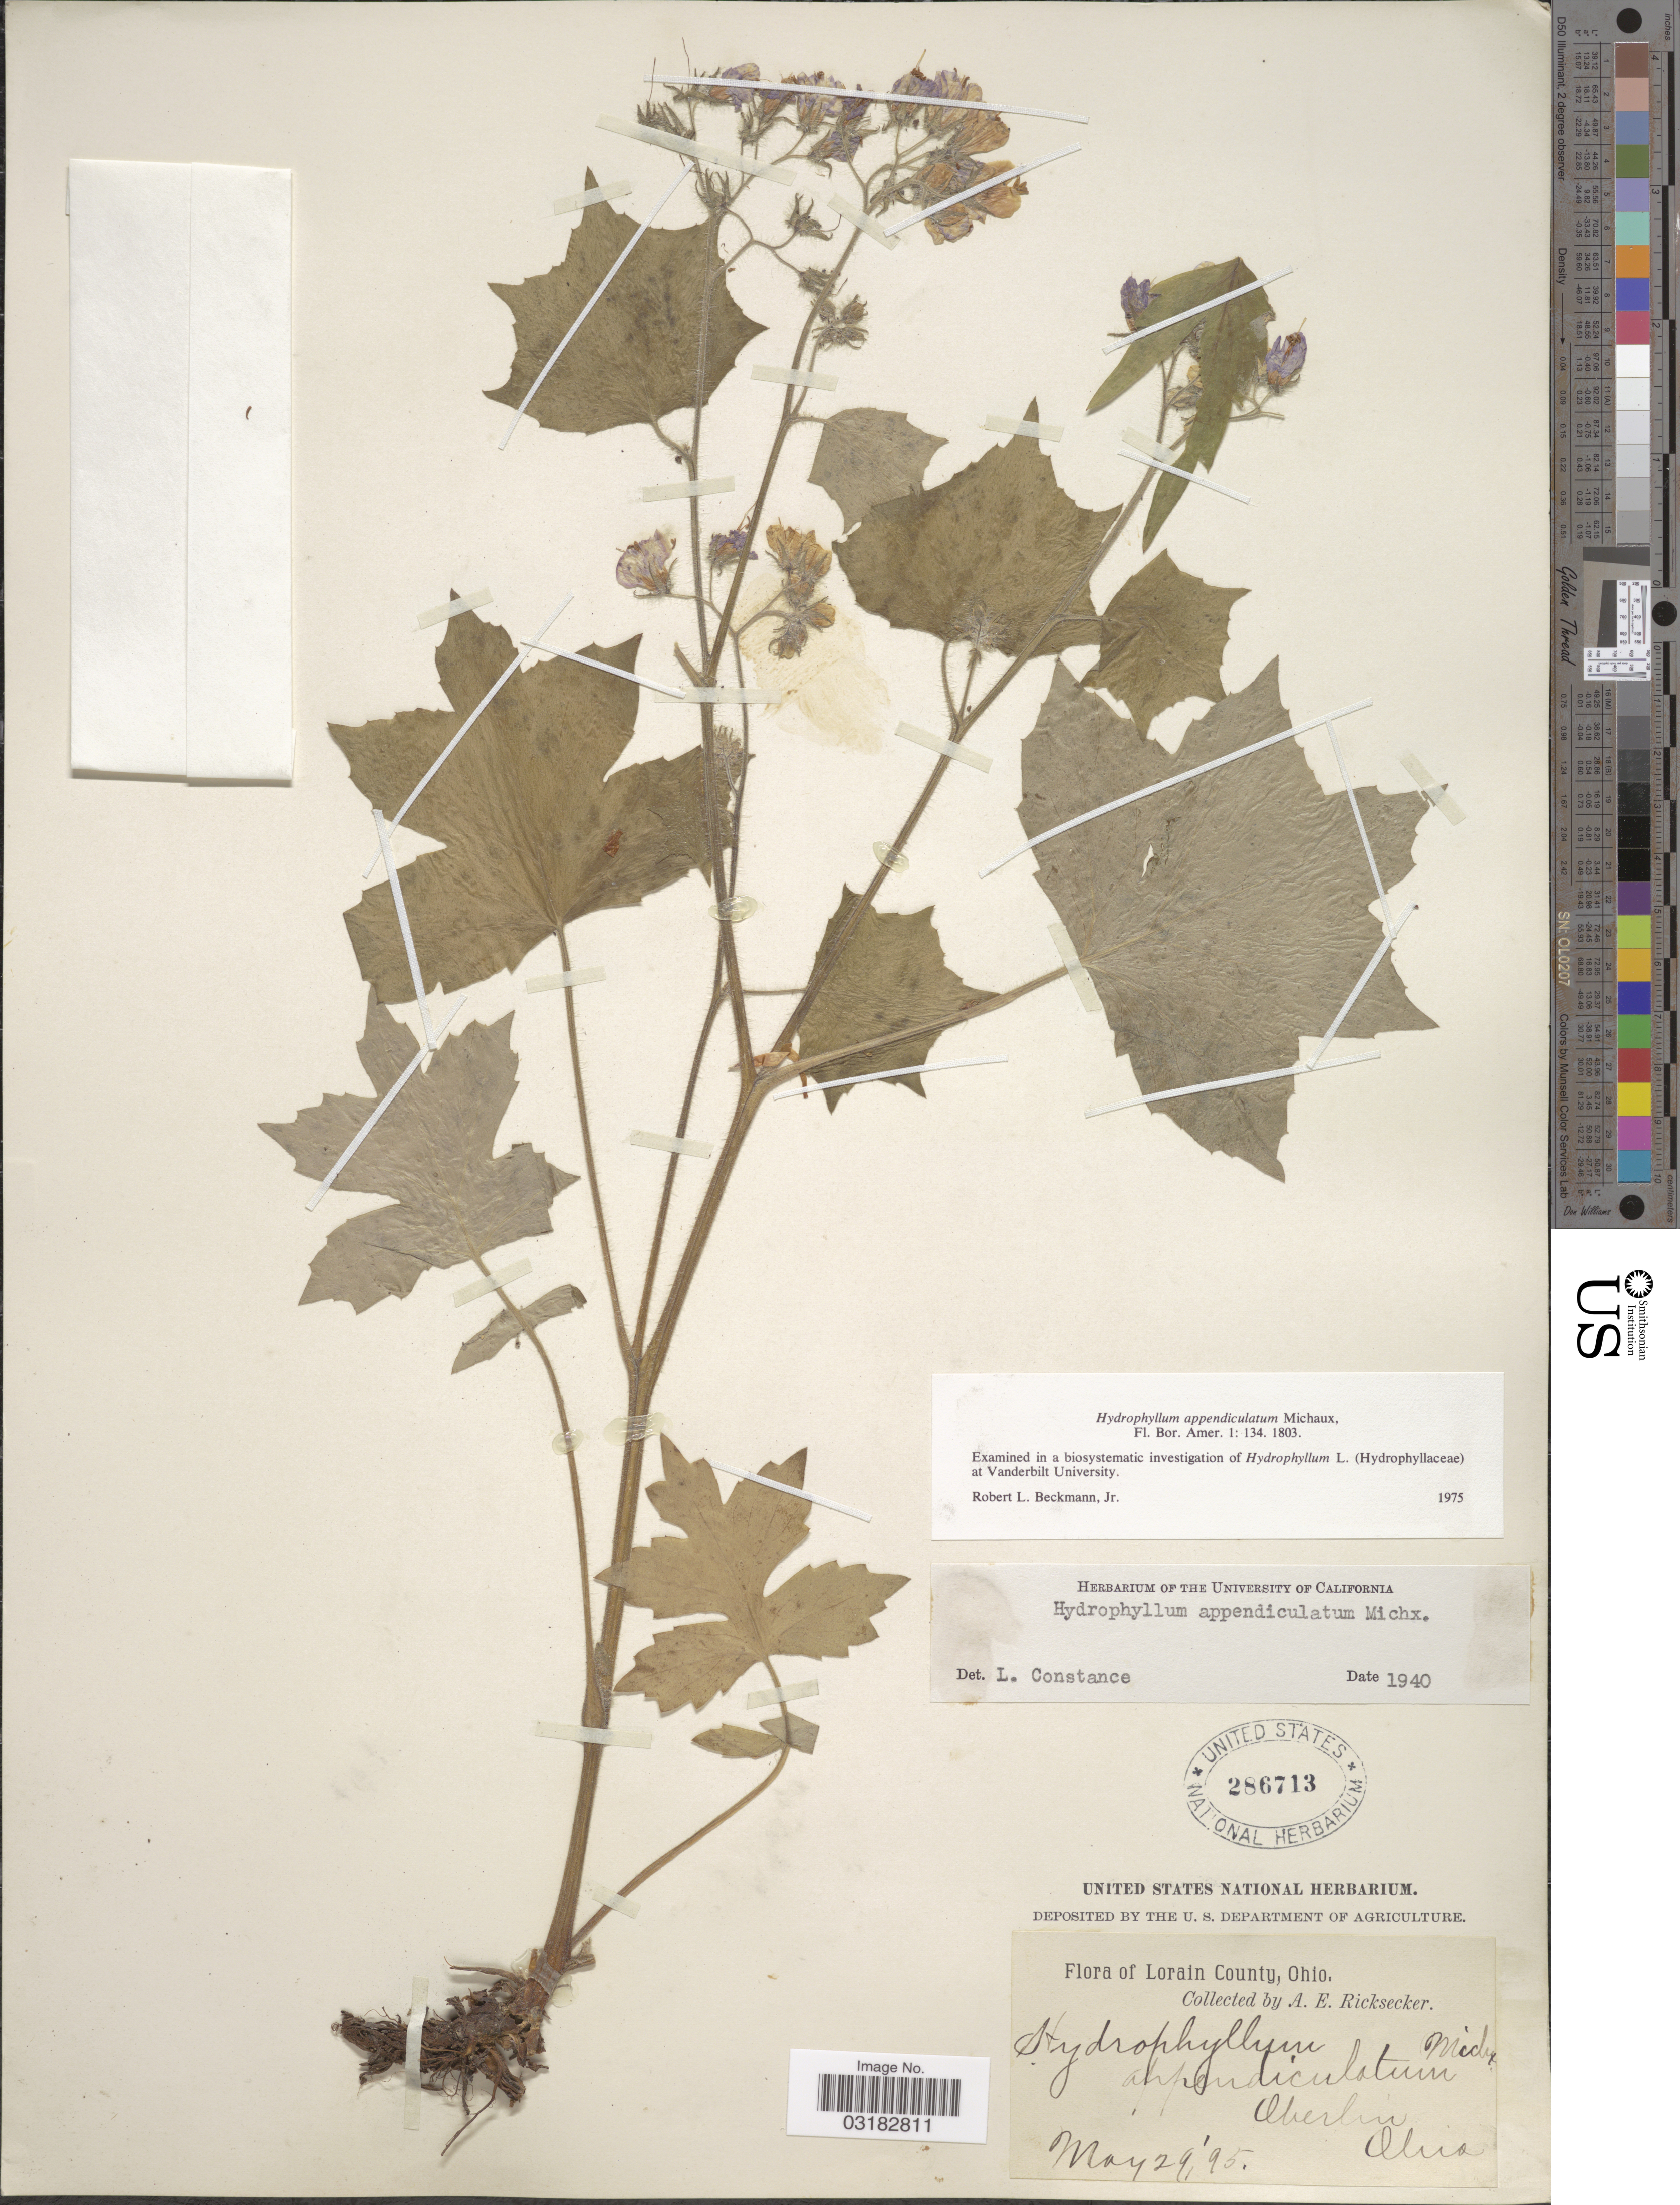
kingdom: Plantae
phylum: Tracheophyta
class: Magnoliopsida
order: Boraginales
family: Hydrophyllaceae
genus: Hydrophyllum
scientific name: Hydrophyllum appendiculatum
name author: Michx.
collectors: A. E. Ricksecker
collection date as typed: Transcribed d/m/y: 29/5/95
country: United States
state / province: Ohio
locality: Lorain County. Oberlin.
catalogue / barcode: US 286713